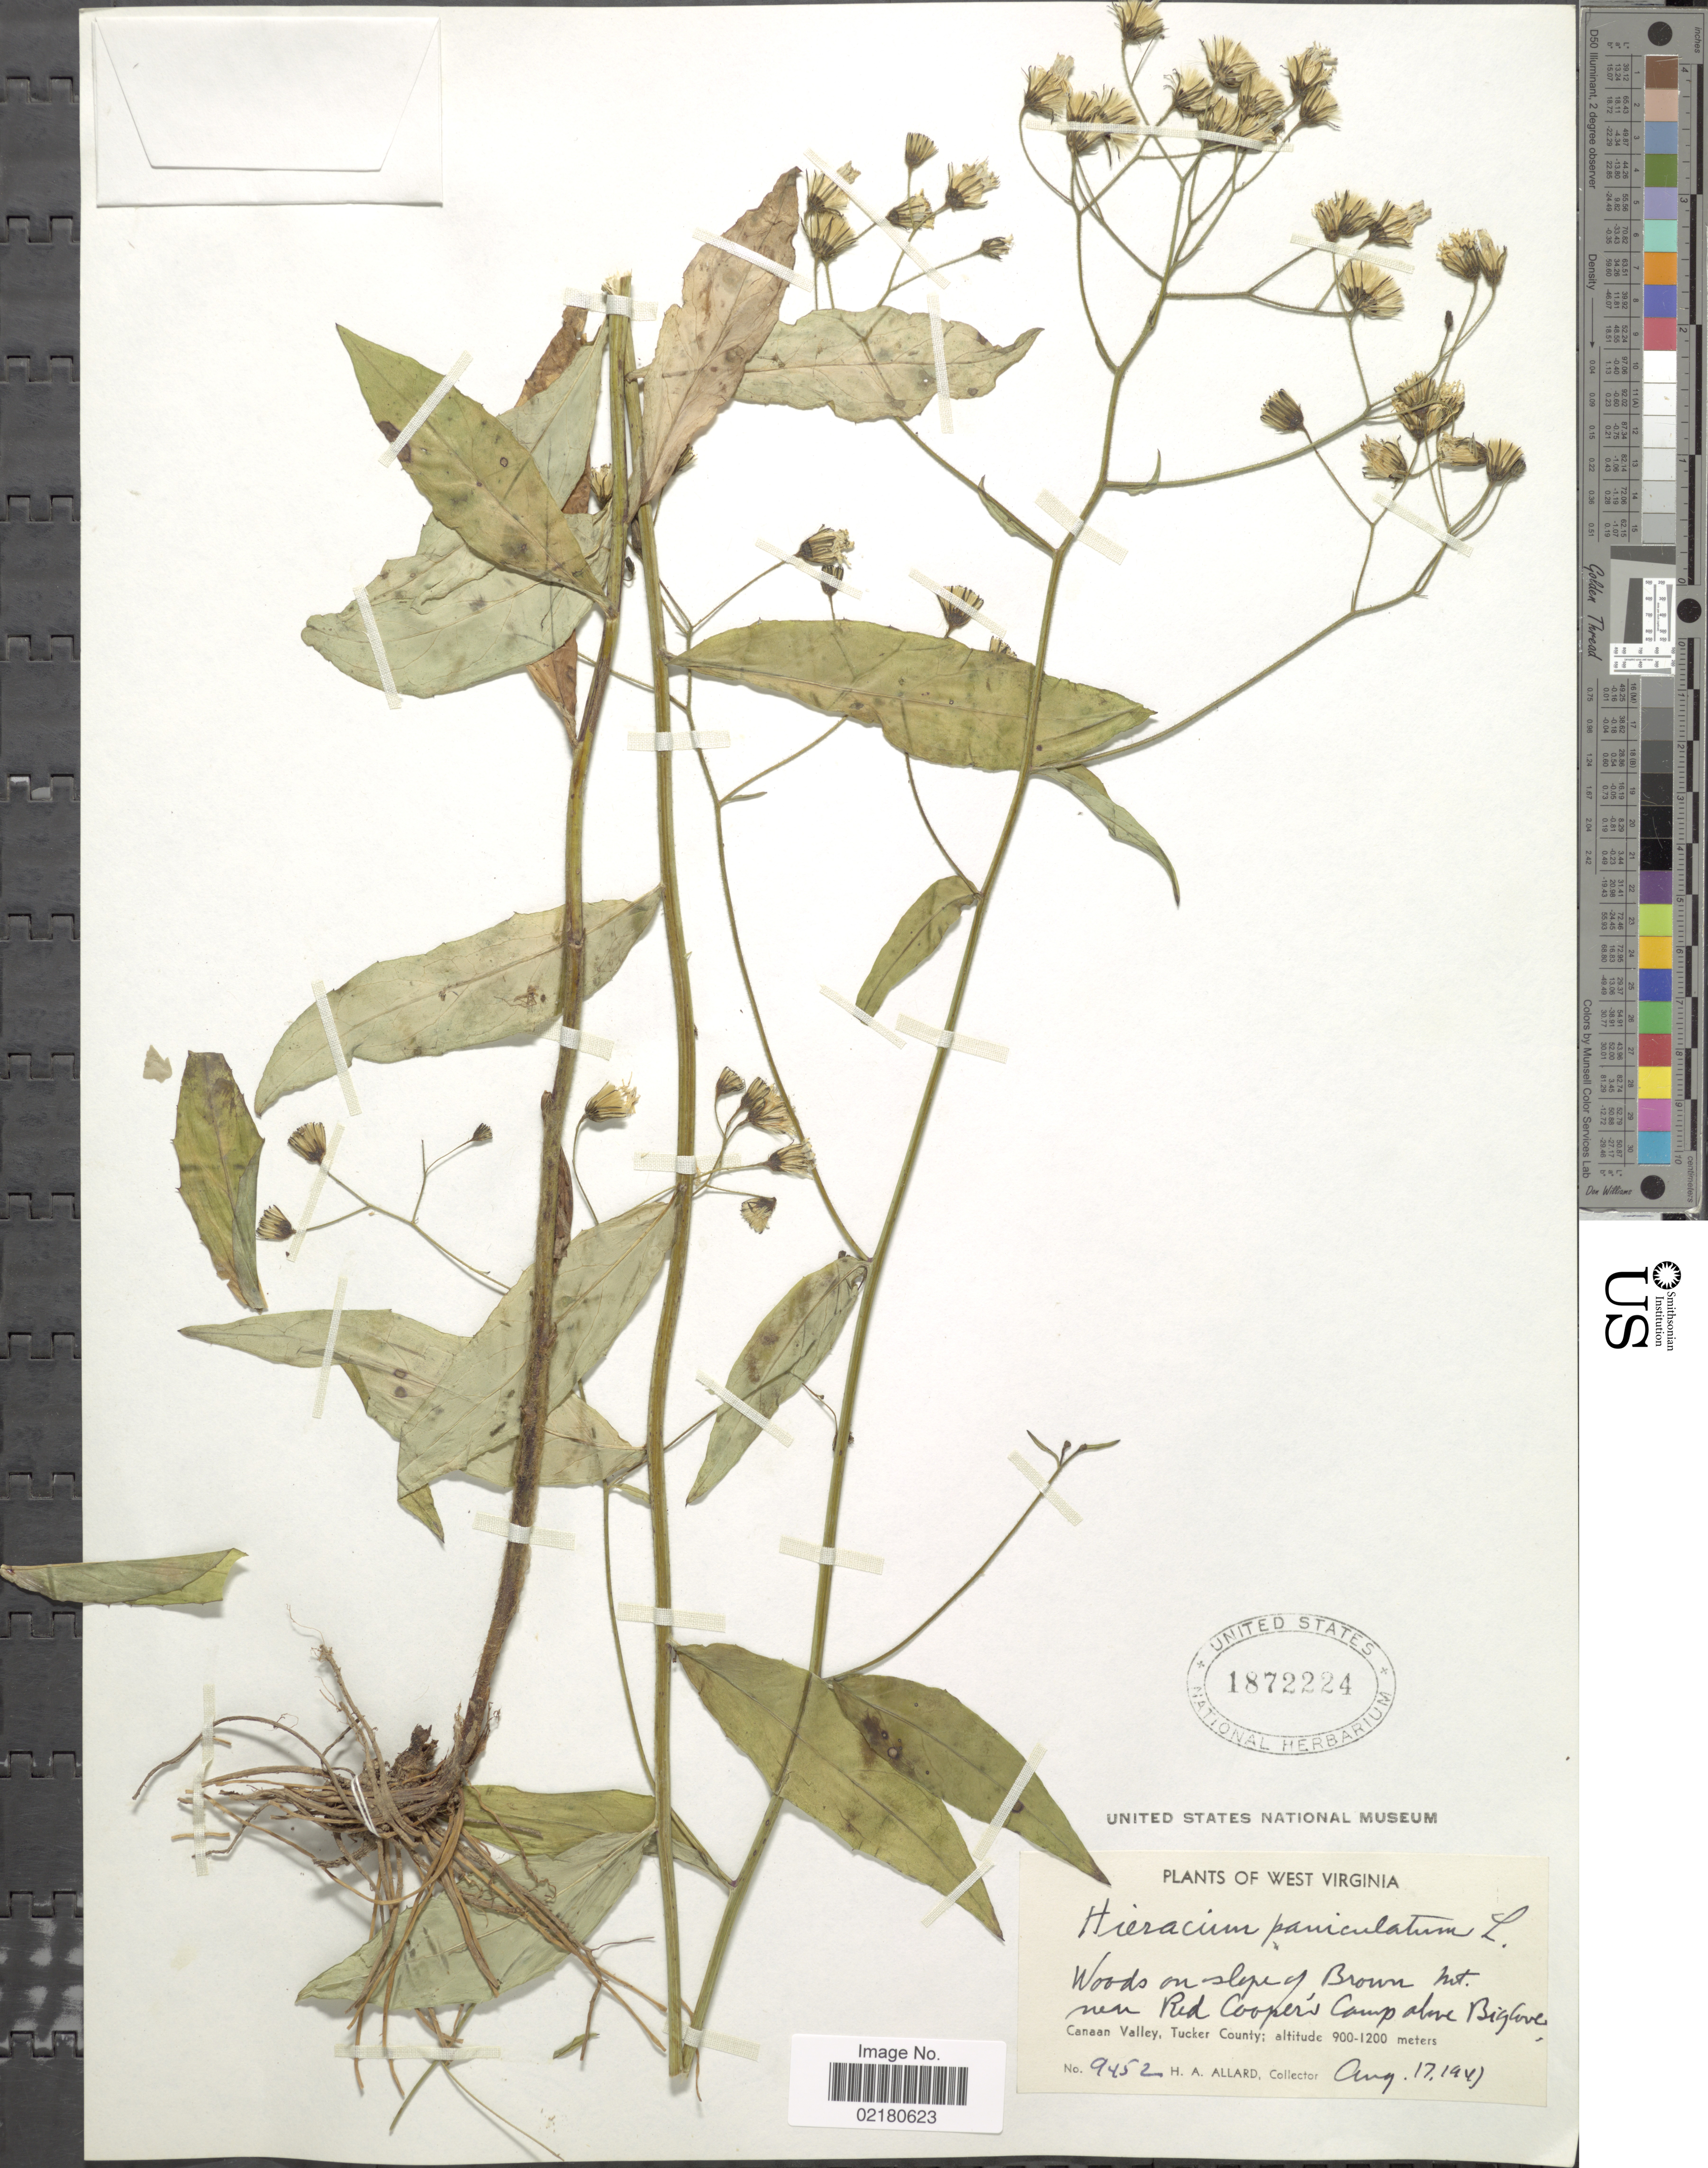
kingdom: Plantae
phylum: Tracheophyta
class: Magnoliopsida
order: Asterales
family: Asteraceae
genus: Hieracium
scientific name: Hieracium paniculatum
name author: L.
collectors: H. A. Allard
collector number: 9452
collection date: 1941-08-17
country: United States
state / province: West Virginia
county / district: Tucker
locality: Woods on slope on Brown Mt. near Red Coopers Camp alone Biglove, Canaan Valley, Tucker County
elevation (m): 900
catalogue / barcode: US 1872224